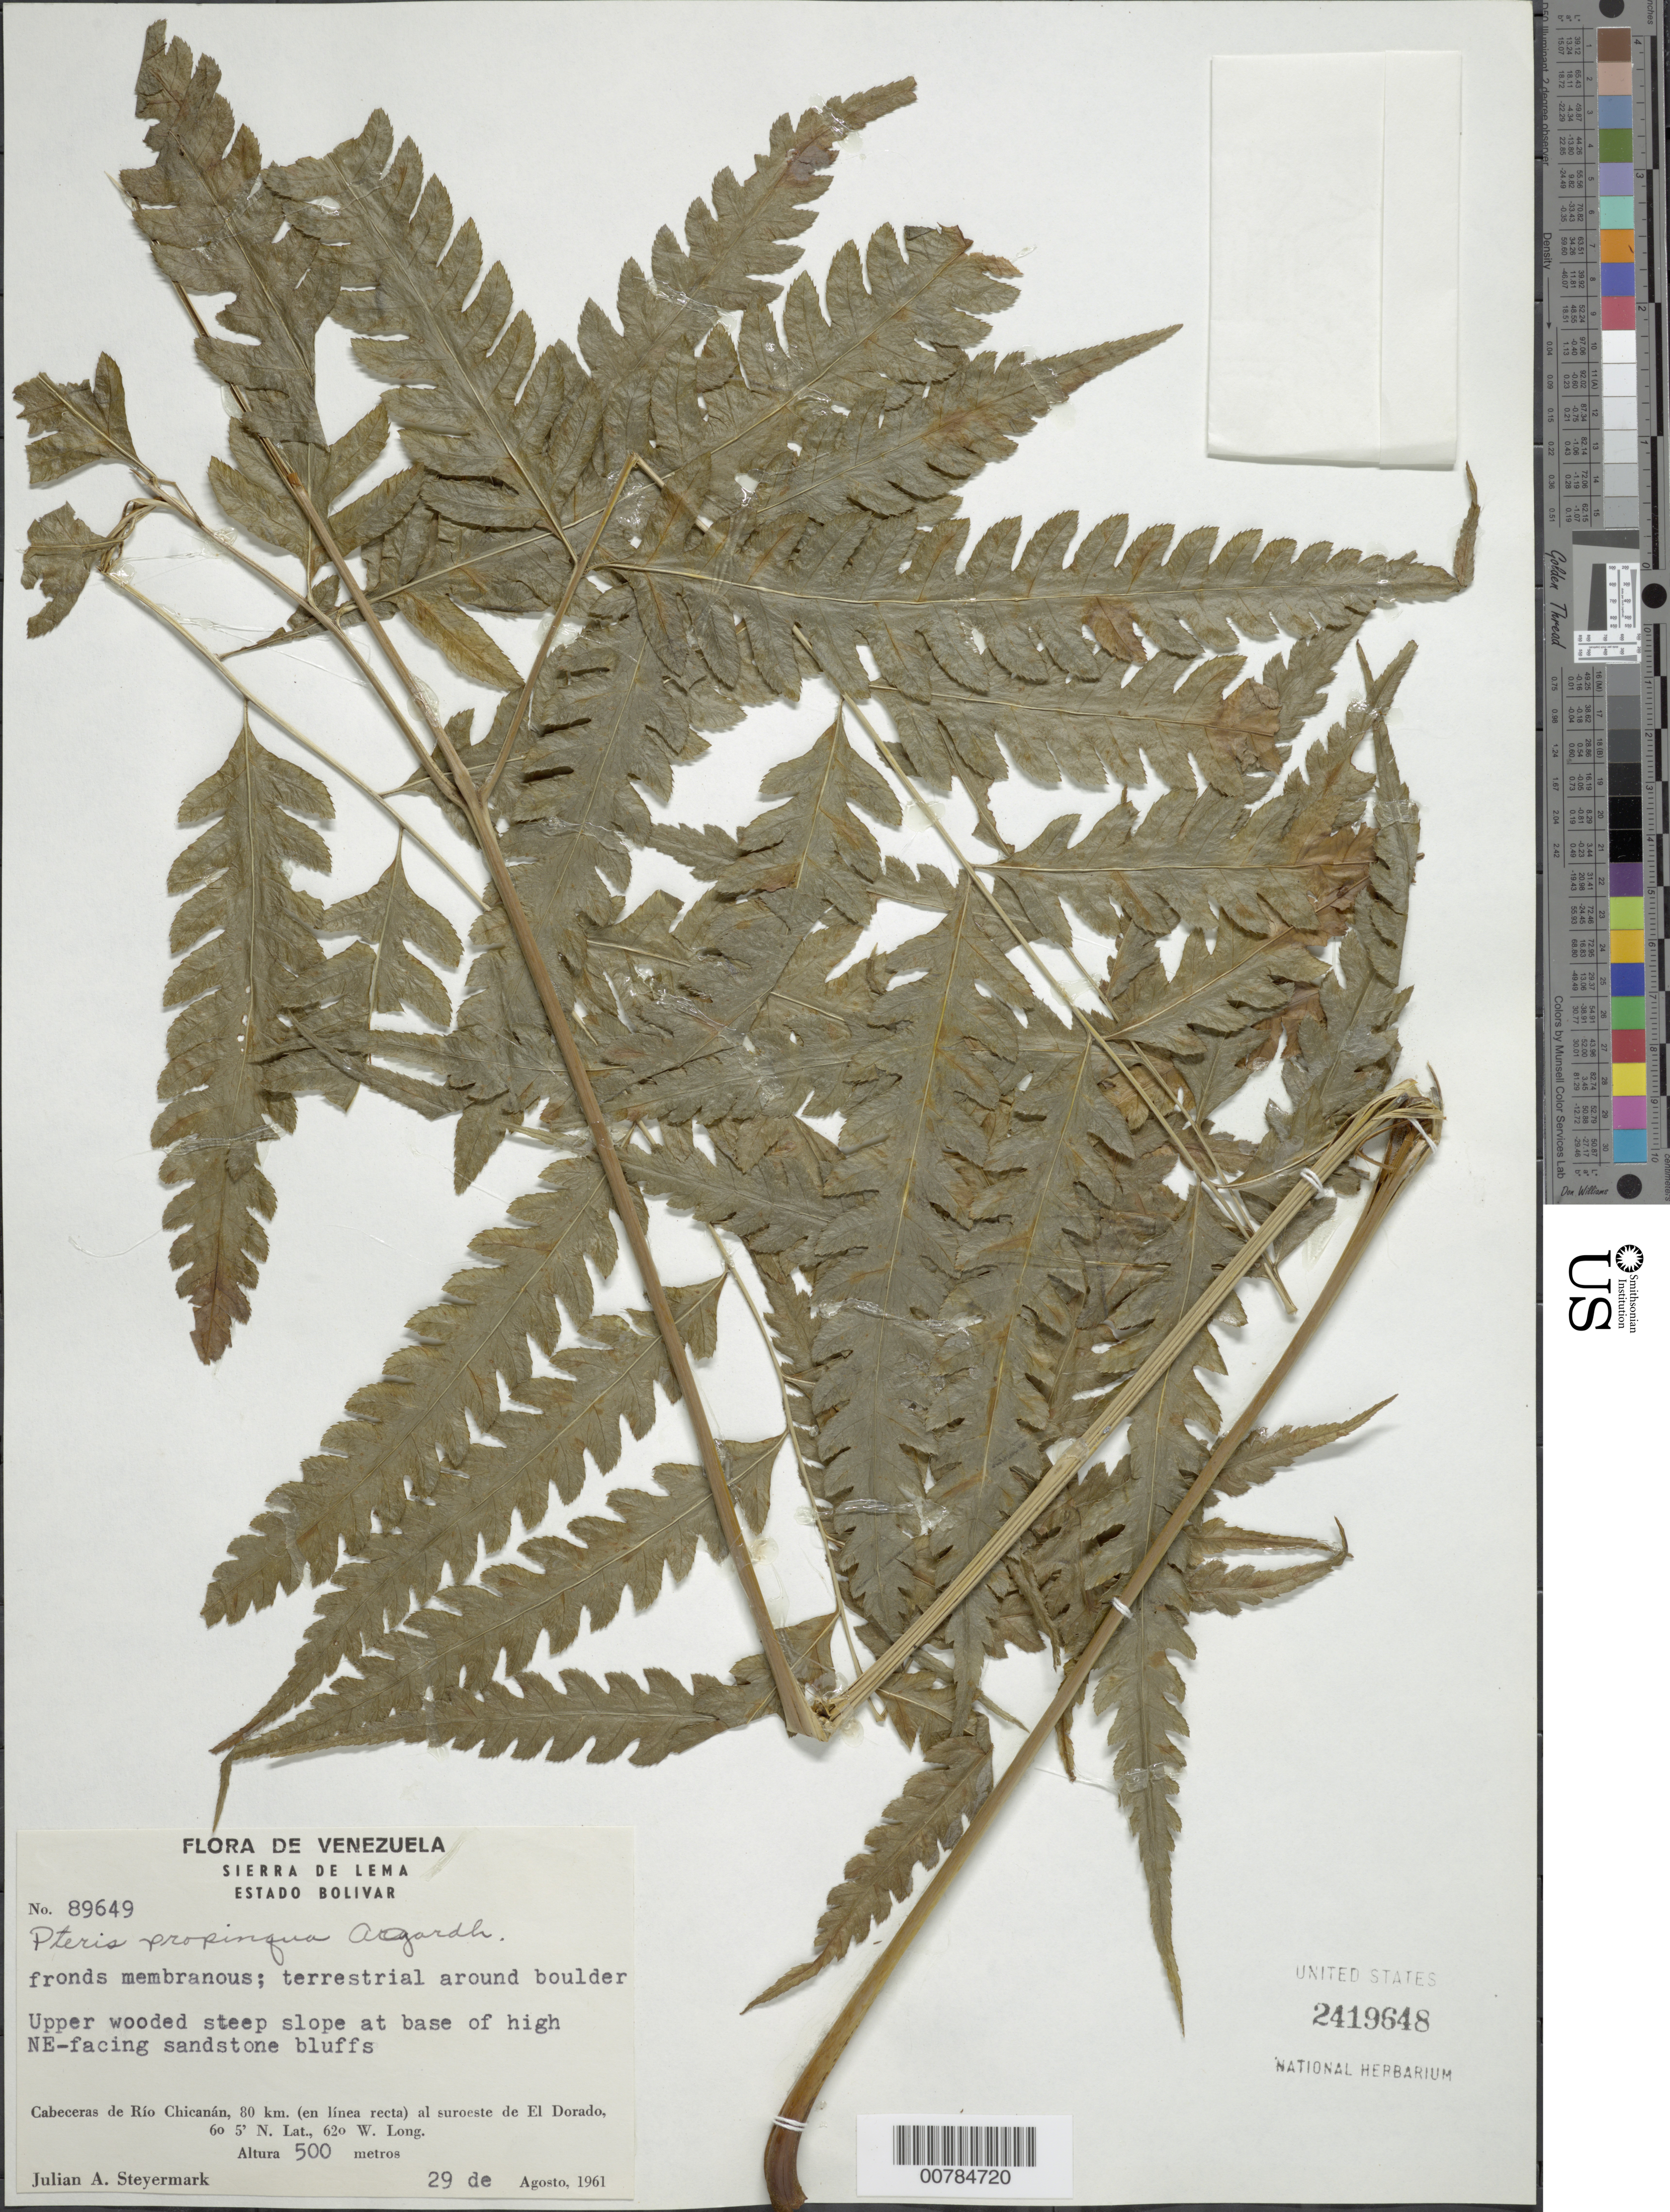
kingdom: Plantae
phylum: Tracheophyta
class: Polypodiopsida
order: Polypodiales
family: Pteridaceae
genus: Pteris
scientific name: Pteris propinqua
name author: J. Agardh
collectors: J. Steyermark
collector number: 89649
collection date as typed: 29-Aug-61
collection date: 1961-08-29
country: Venezuela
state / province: Bolívar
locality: Sierra de Lema, Cabeceras de Río Chicanán, 80 km in straight line to SW of El Dorado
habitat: Upper wooded steep slope at base of high NE-facing sandstone bluffs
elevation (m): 500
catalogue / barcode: US 2419648